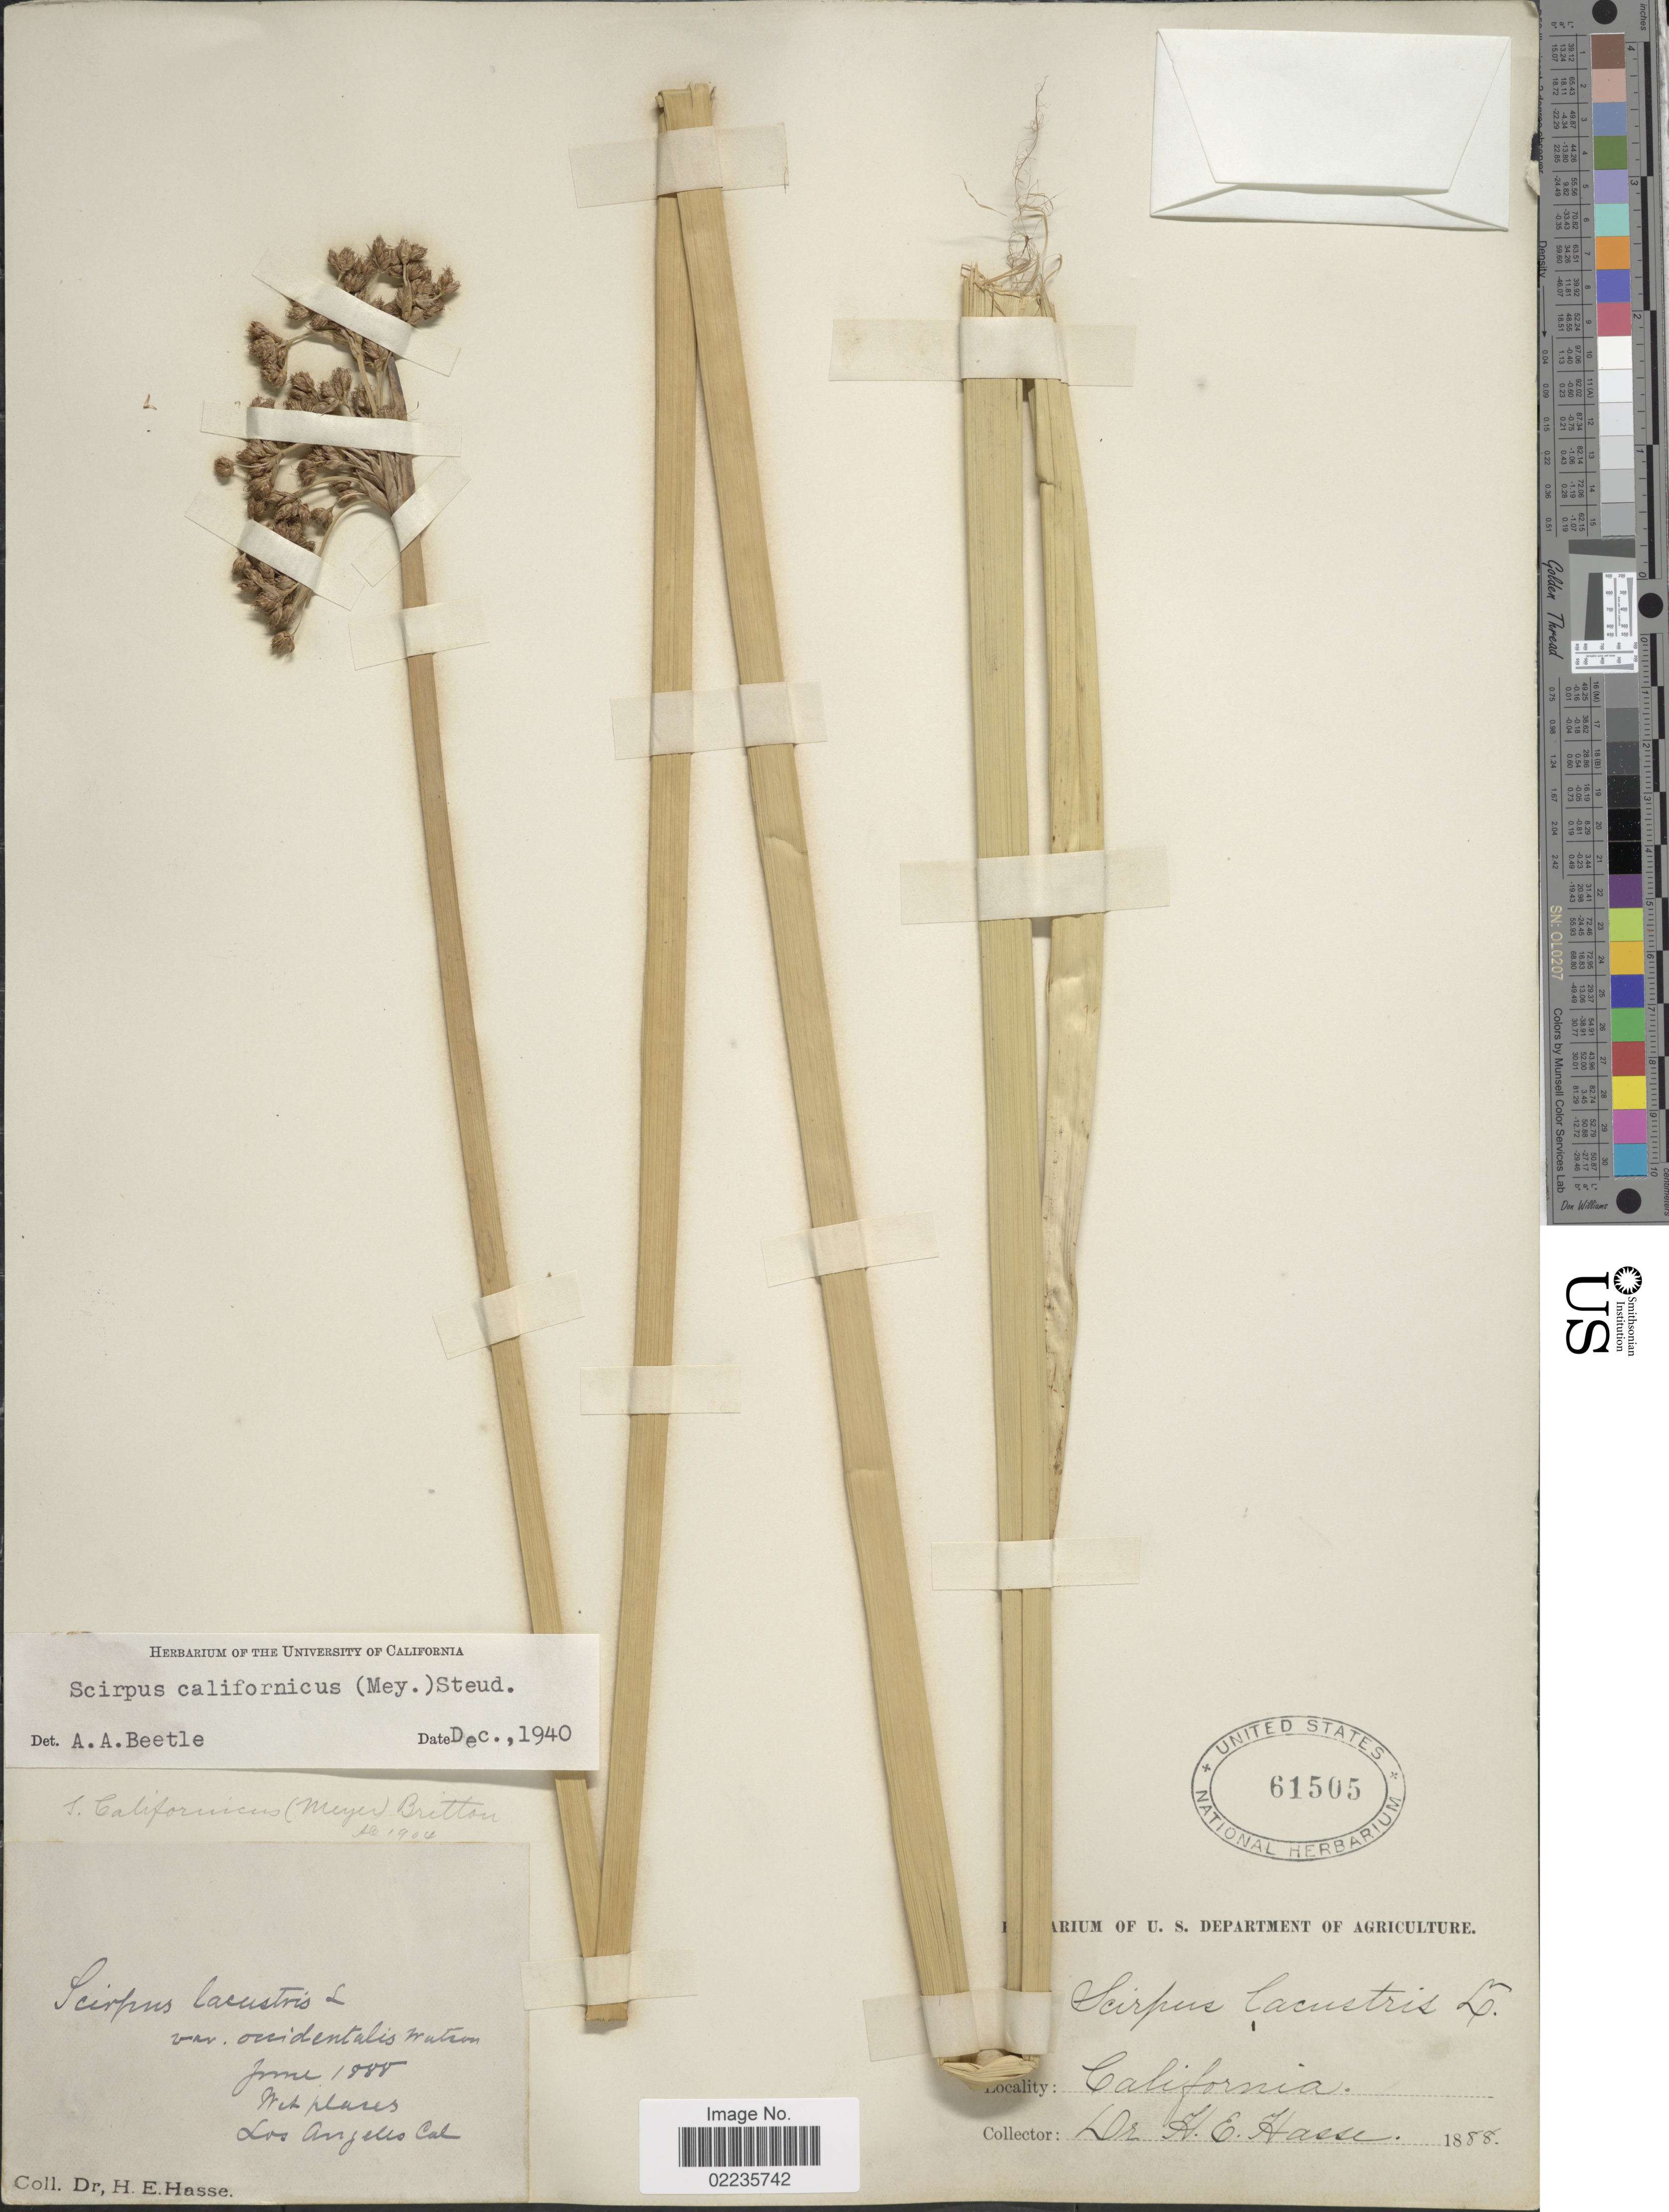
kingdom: Plantae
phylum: Tracheophyta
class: Liliopsida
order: Poales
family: Cyperaceae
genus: Schoenoplectus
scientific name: Schoenoplectus californicus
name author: (C.A. Mey.) Soják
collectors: H. E. Hasse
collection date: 1888-06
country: United States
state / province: California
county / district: Los Angeles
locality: Wet places, Los Angeles Cal.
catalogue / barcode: US 61505